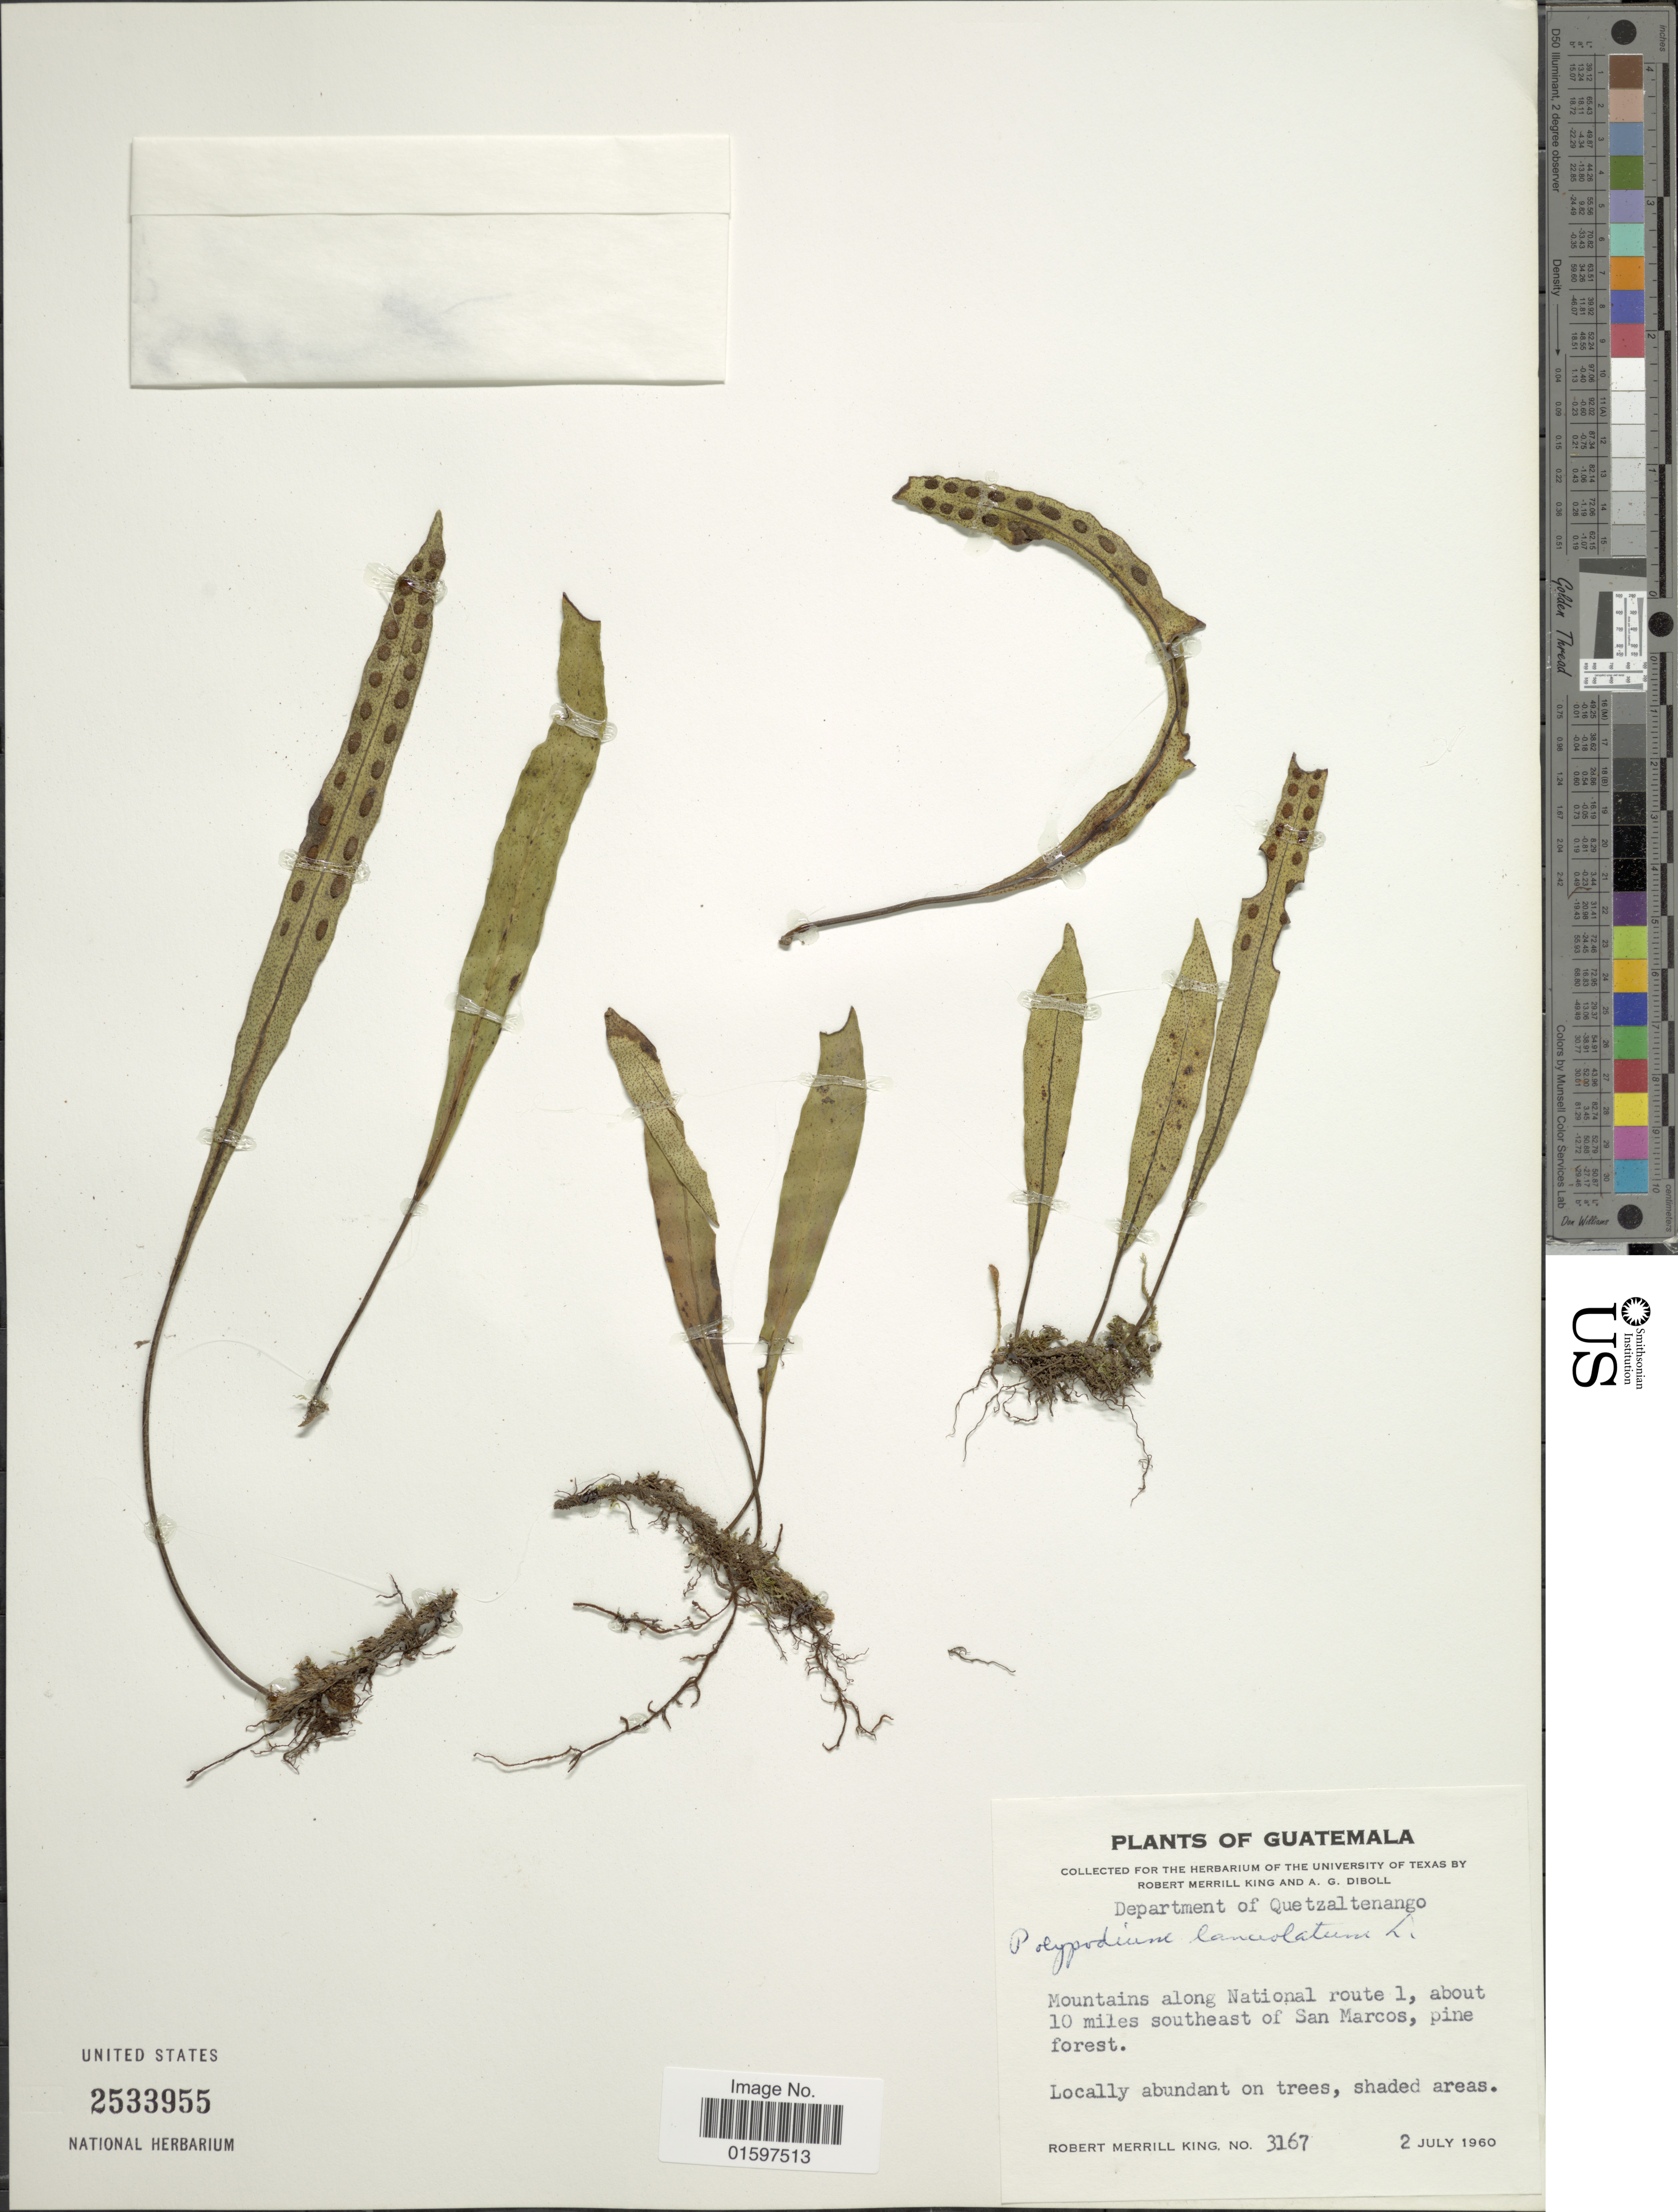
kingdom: Plantae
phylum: Tracheophyta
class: Polypodiopsida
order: Polypodiales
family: Polypodiaceae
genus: Pleopeltis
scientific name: Pleopeltis lanceolata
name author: Kaulf.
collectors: R. M. King & A. Diboll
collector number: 3167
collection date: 1960-07-02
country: Guatemala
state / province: Quetzaltenango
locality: Department of Quezaltenango, mountains along National route 1, about 10 miles southeast of San Marcos, pine forest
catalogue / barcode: US 2533955